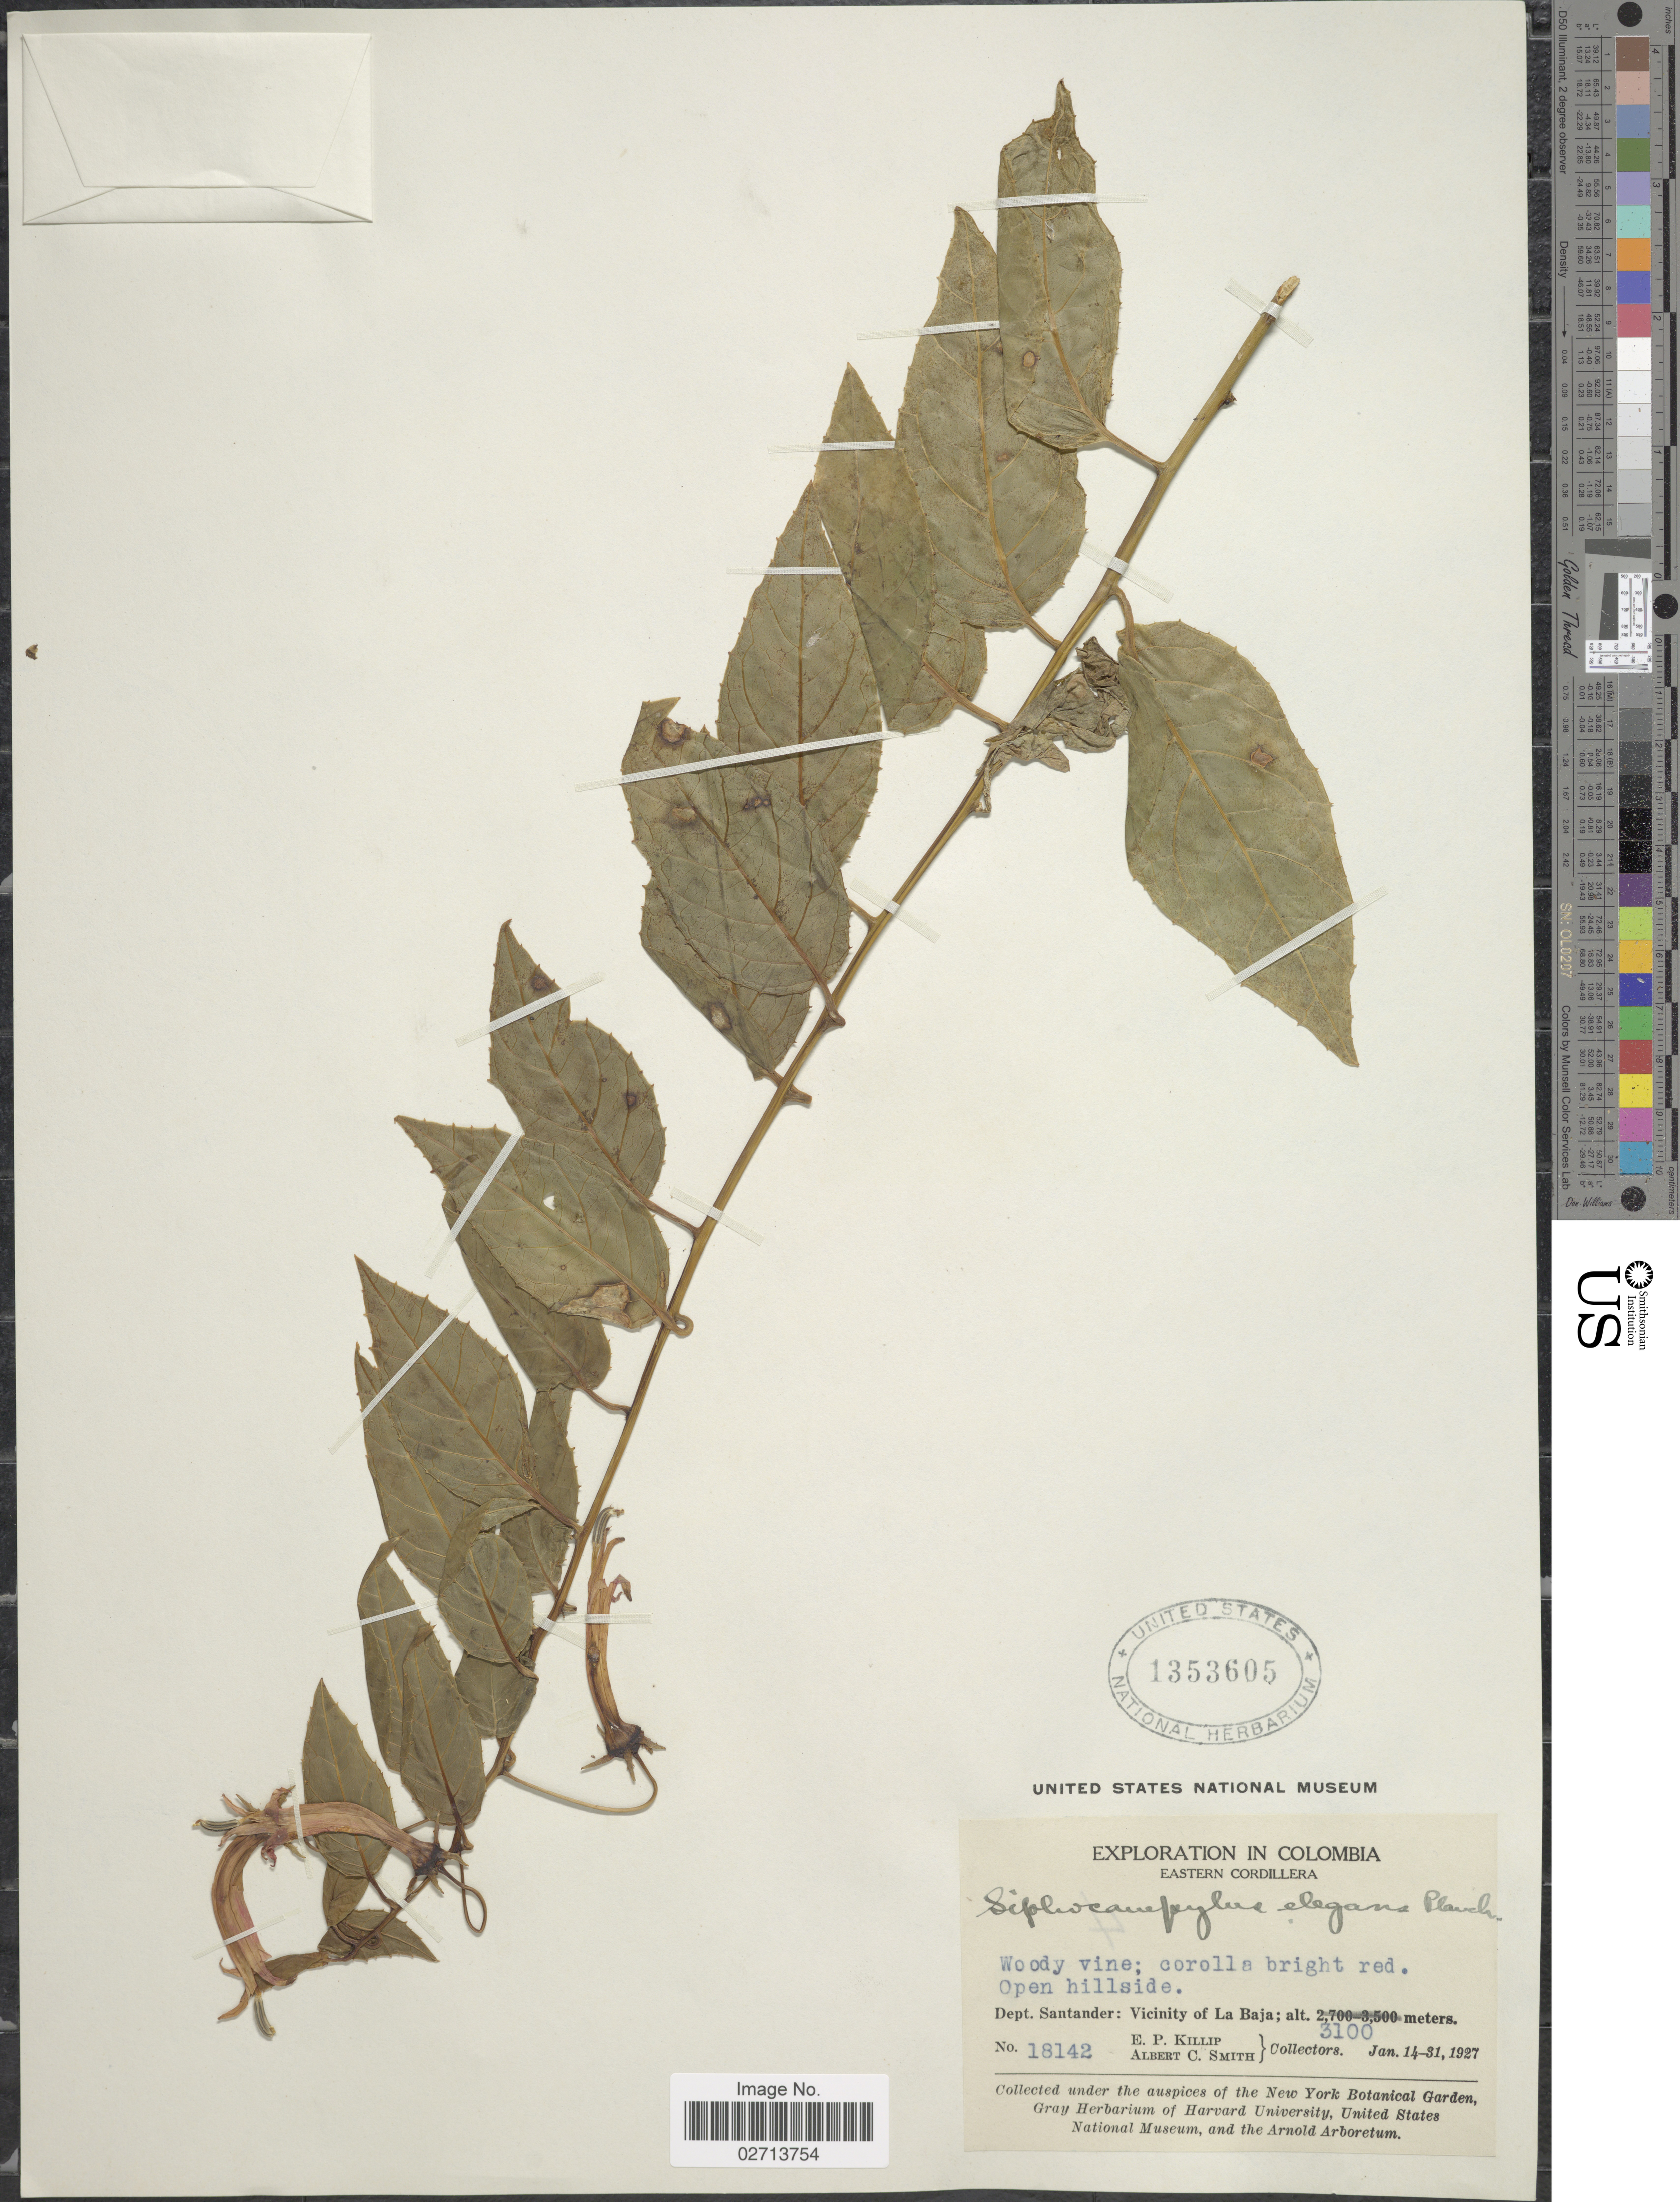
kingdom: Plantae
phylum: Tracheophyta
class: Magnoliopsida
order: Asterales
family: Campanulaceae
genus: Siphocampylus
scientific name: Siphocampylus elegans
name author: Planch.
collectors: E. P. Killip & A. C. Smith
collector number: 18142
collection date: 1927-01-14/1927-01-31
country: Colombia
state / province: Santander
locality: Eastern Cordillera, Open hillside. Dept. Santander: Vicinity of La Baja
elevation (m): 3100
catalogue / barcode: US 1353605